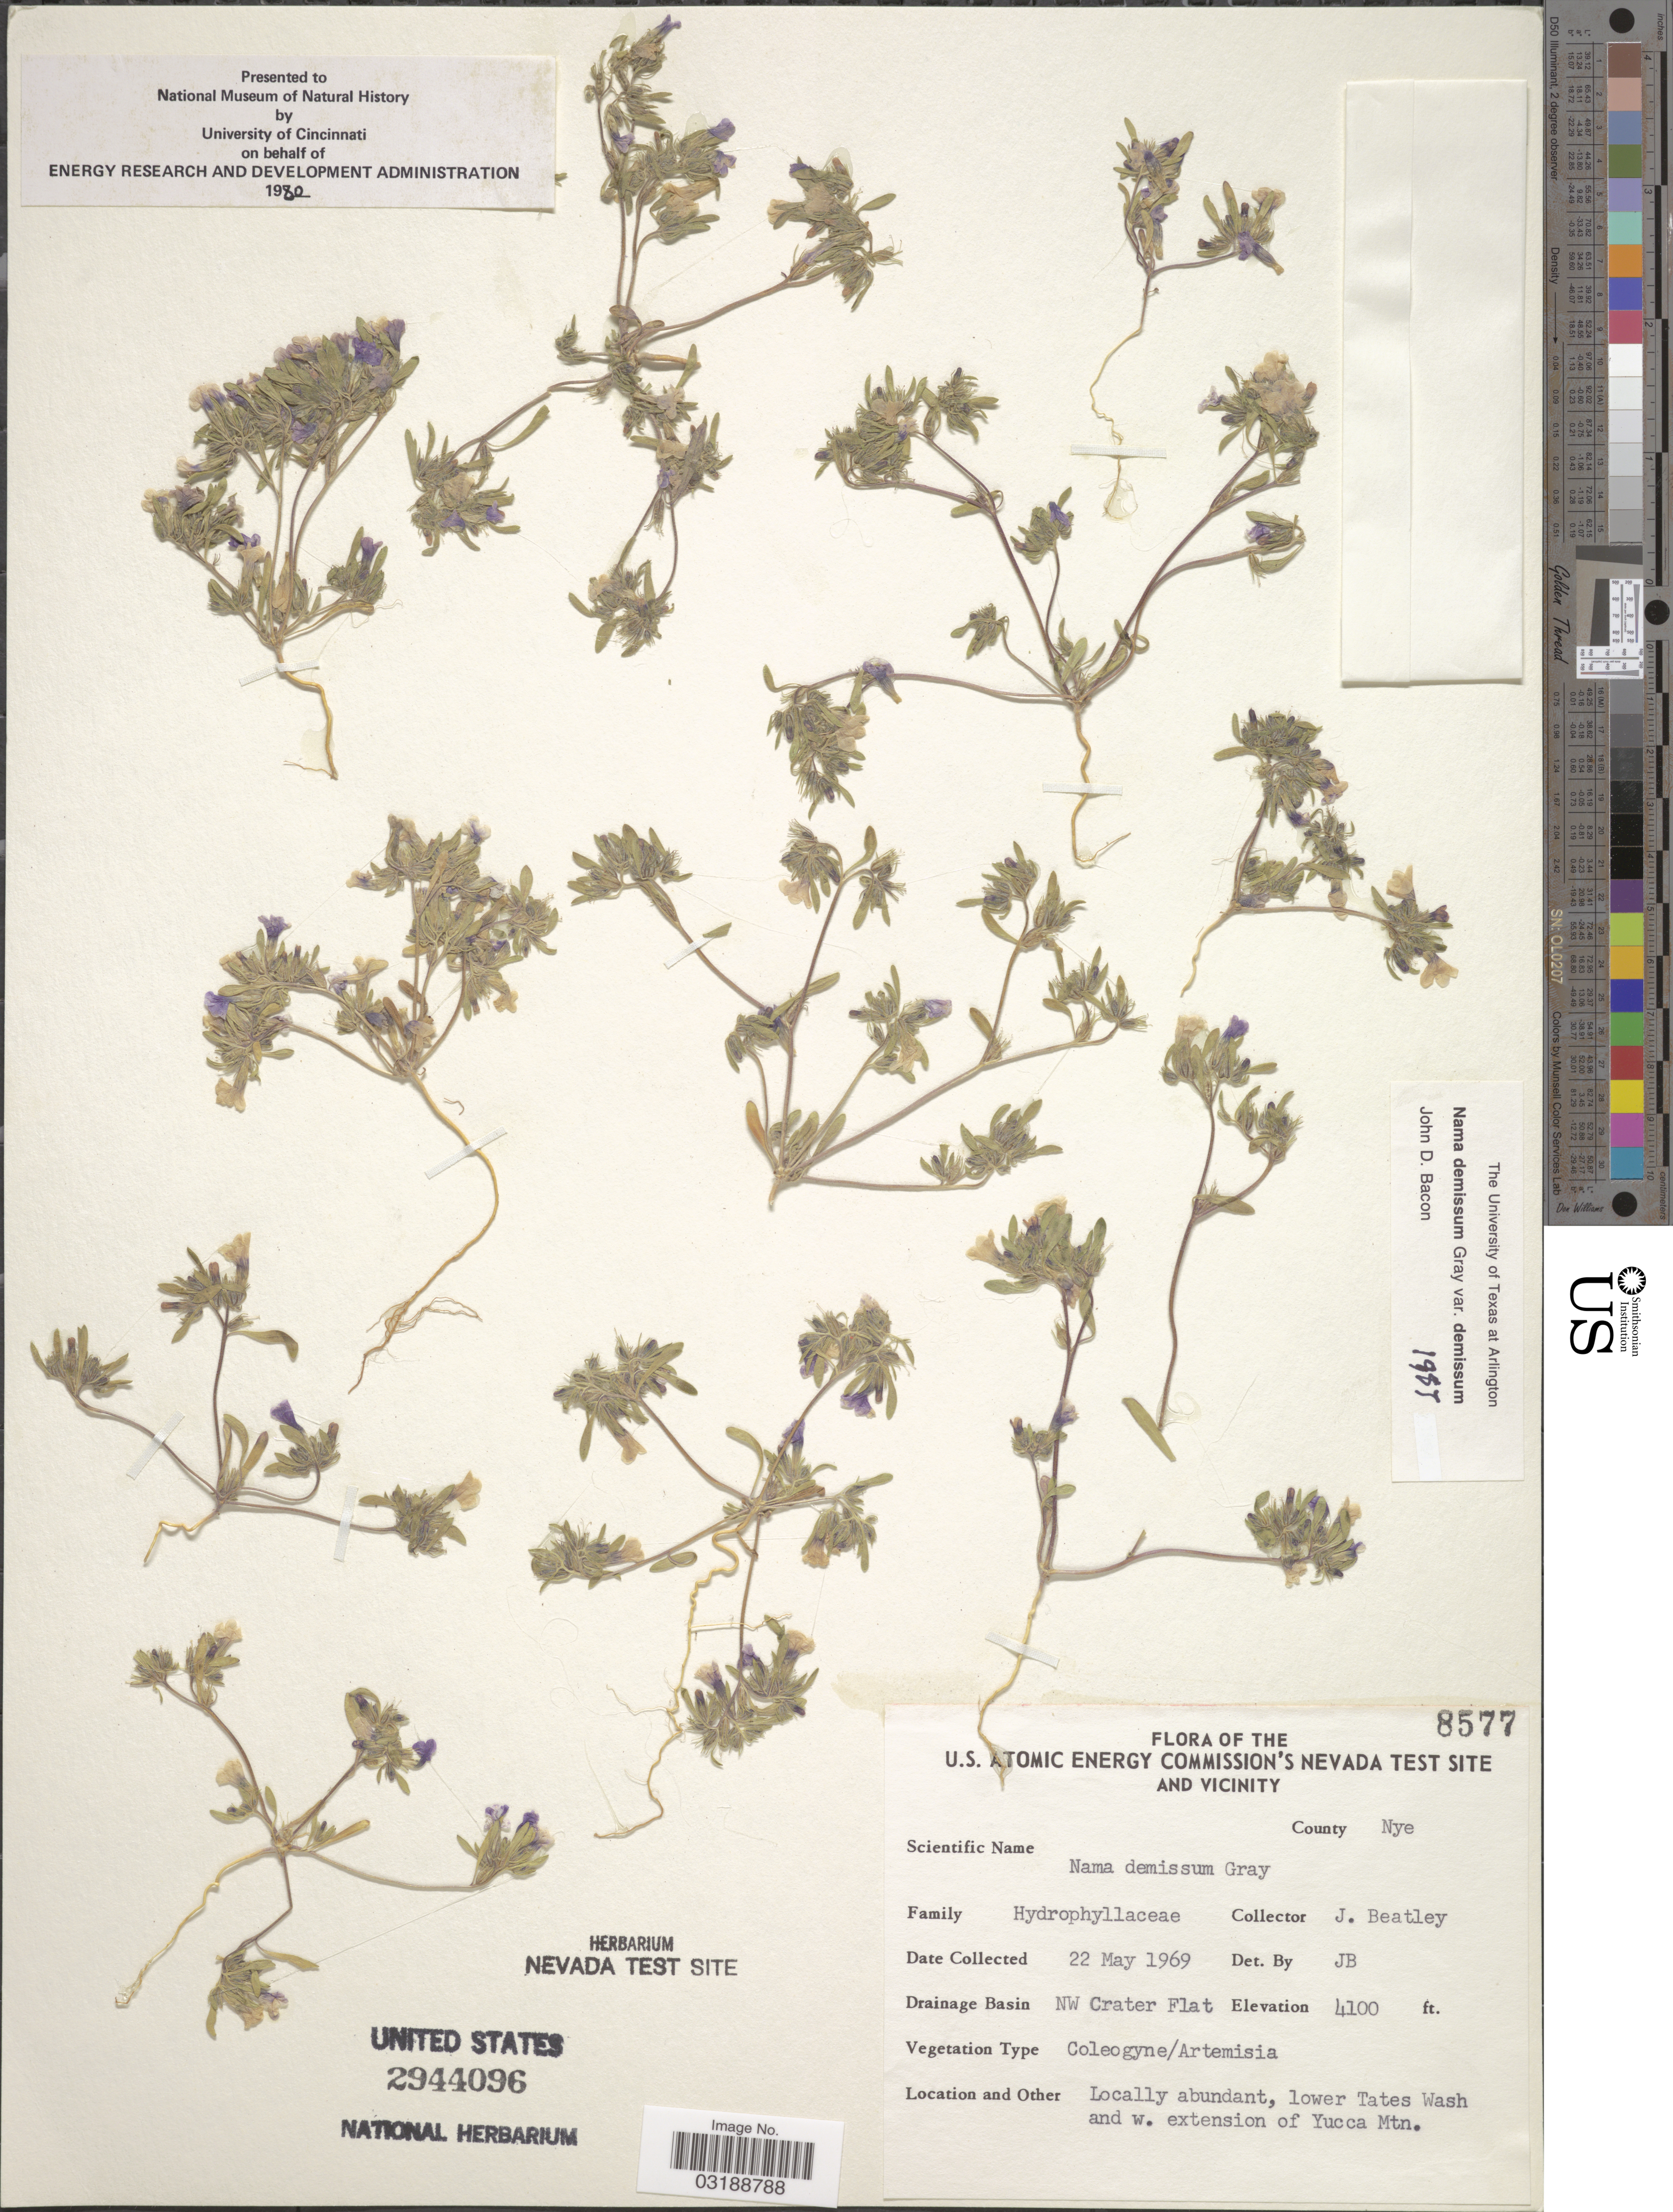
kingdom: Plantae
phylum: Tracheophyta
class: Magnoliopsida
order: Boraginales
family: Namaceae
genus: Nama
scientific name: Nama demissa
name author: A. Gray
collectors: J. C. Beatley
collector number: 8577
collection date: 1969-05-22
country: United States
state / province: Nevada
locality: U.S. Atomic Energy Commission's Nevada Test Site and Vicinity. County Nye. Drainage Basin NW Crater Flat. Locally abundant, lower Tates Wash and w. extension of Yucca Mtn.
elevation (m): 1250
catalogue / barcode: US 2944096